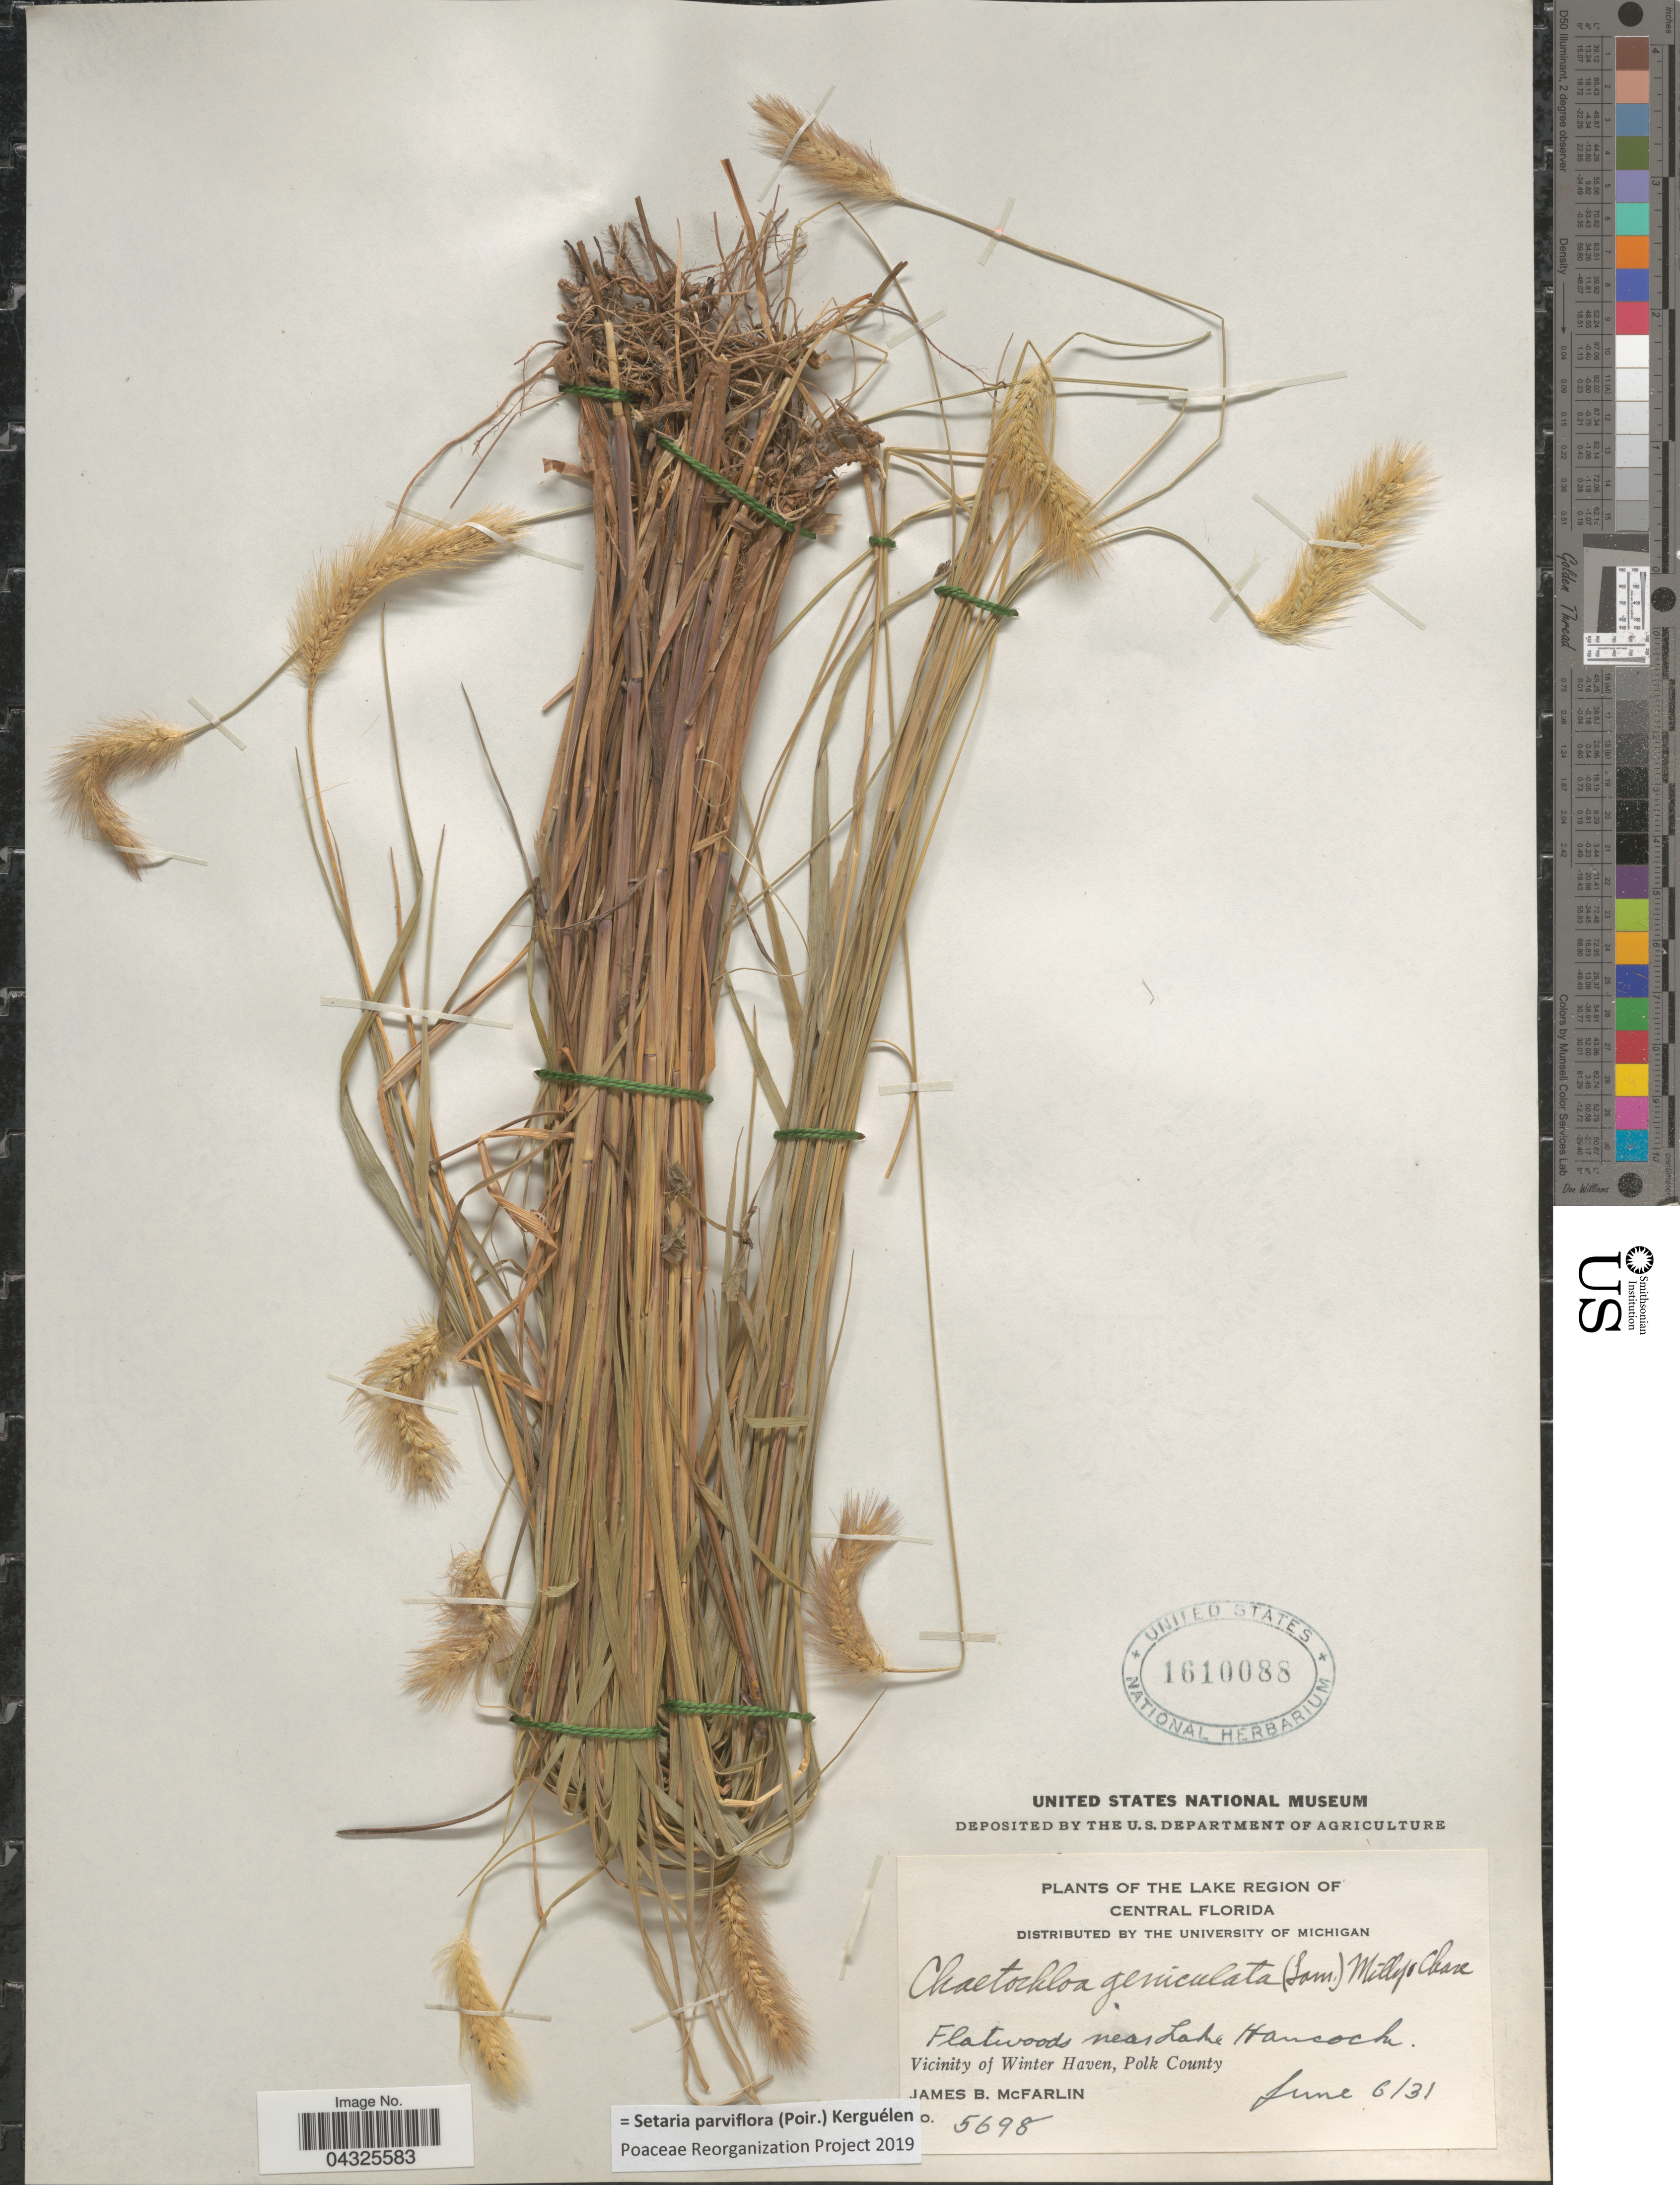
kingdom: Plantae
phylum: Tracheophyta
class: Liliopsida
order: Poales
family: Poaceae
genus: Setaria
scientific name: Setaria parviflora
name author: (Poir.) Kerguélen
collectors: J. McFarlin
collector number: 5698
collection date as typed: Transcribed d/m/y: 6/6/31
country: United States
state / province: Florida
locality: Lake Region of Central Florida. Flatwoods near Lake Hancock. Vicinity of Winter Haven, Polk County.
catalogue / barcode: US 1610088